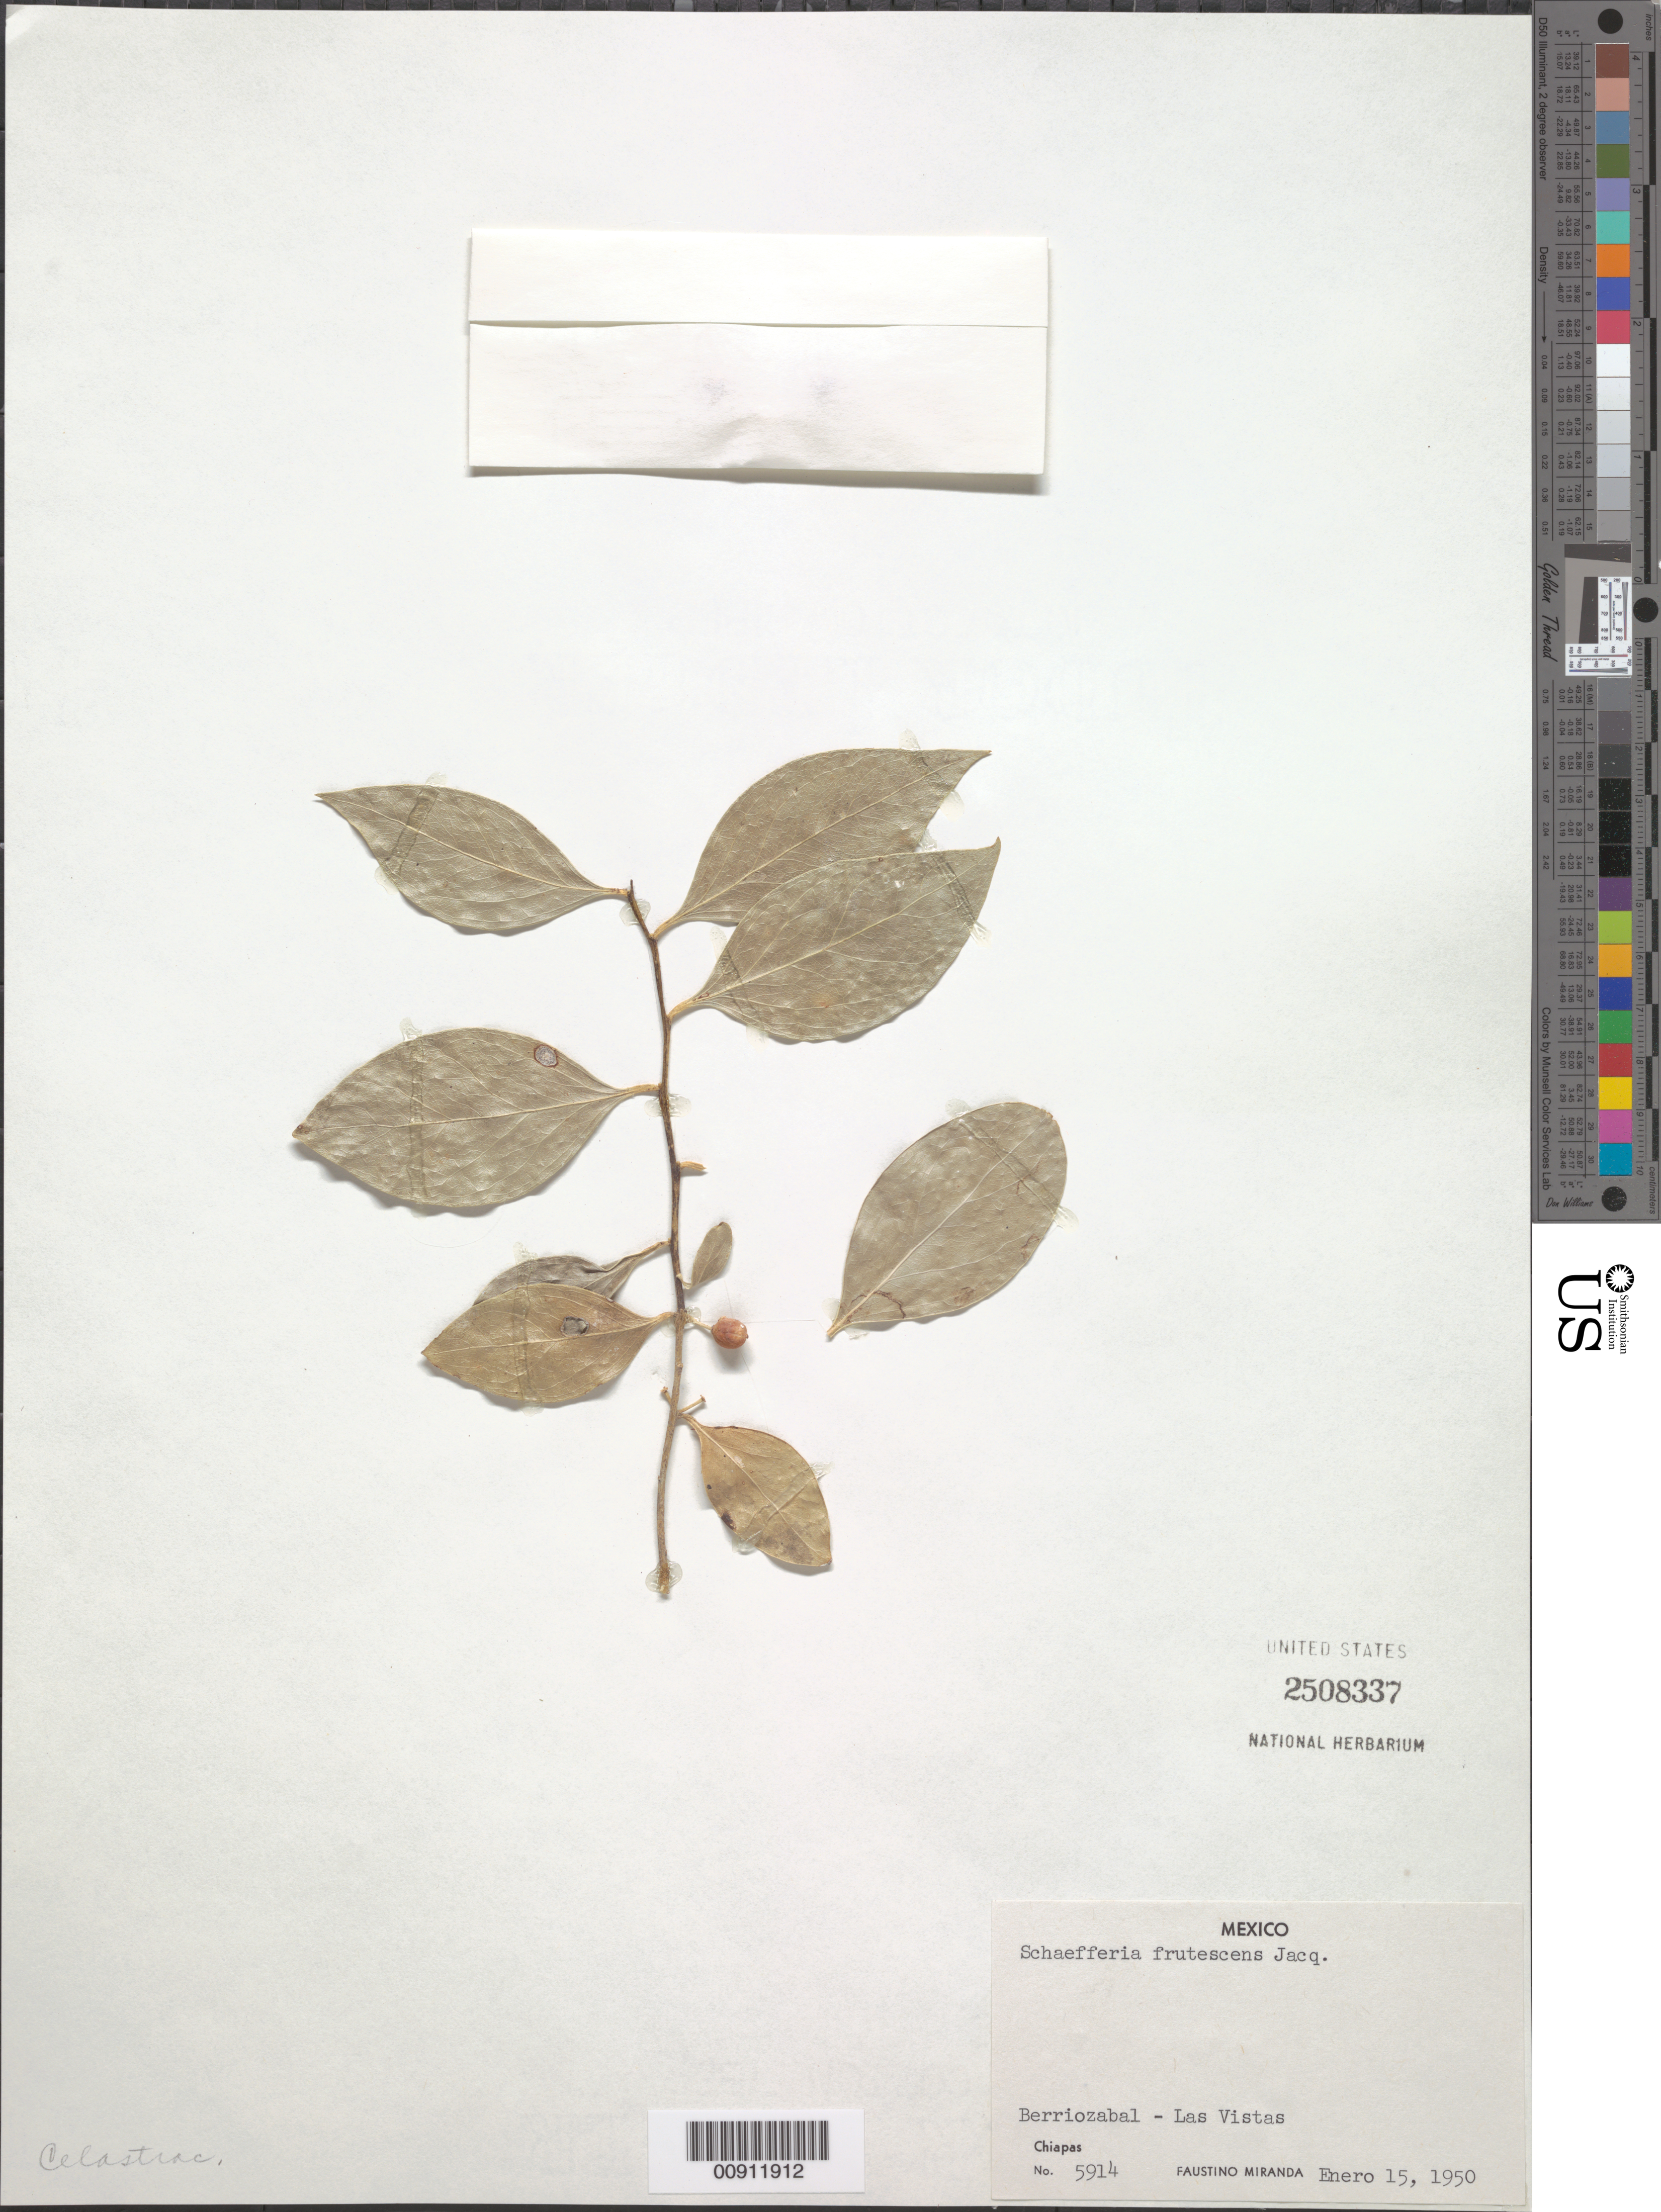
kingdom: Plantae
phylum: Tracheophyta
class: Magnoliopsida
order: Celastrales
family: Celastraceae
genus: Schaefferia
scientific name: Schaefferia frutescens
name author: Jacq.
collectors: Miranda G., F.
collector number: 5914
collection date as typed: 15 Jan 1950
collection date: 1950-01-15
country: Mexico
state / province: Chiapas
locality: Berriozabal - Las Vistas. Chiapas.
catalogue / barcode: US 2508337